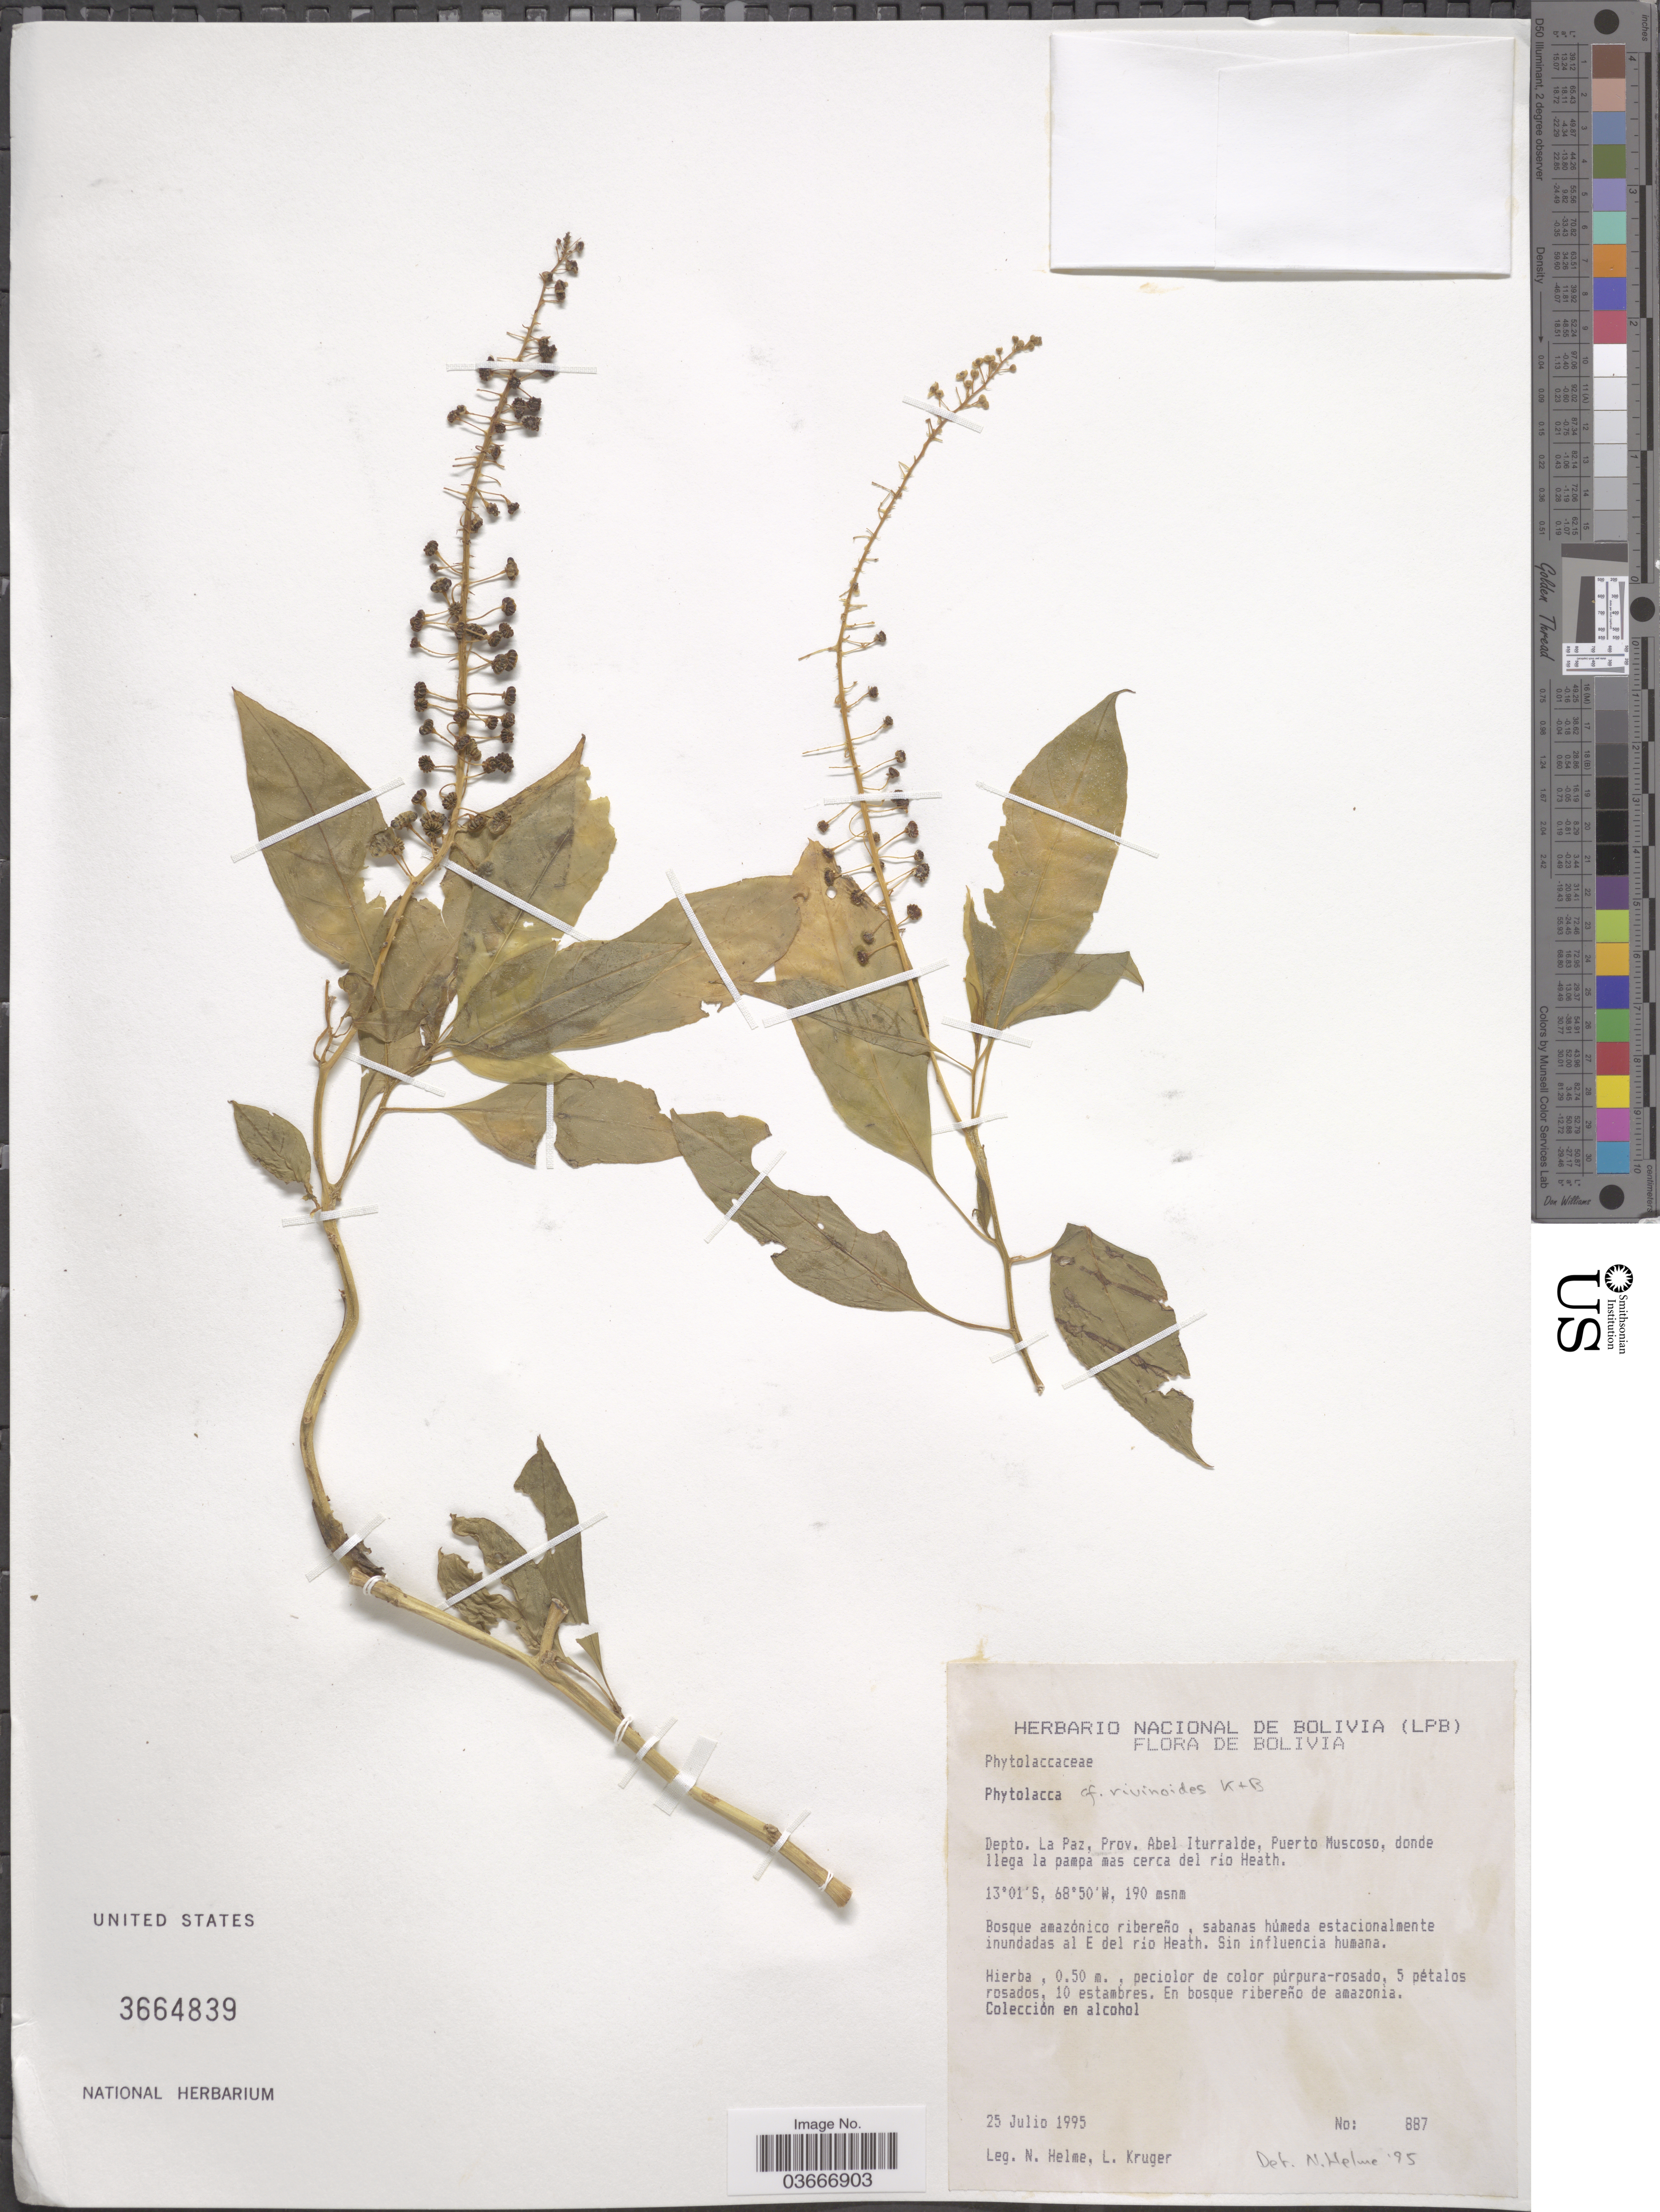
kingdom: Plantae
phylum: Tracheophyta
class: Magnoliopsida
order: Caryophyllales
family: Phytolaccaceae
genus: Phytolacca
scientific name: Phytolacca rivinoides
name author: Kunth & C.D. Bouché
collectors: N. Helme & L. Kruger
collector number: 887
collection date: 1995-07-25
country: Bolivia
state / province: La Paz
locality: Depto. La Paz, Prov. Abel Iturralde, Puerto Muscoso, donde llega la pampa mas cerca del río Heath.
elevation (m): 190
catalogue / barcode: US 3664839